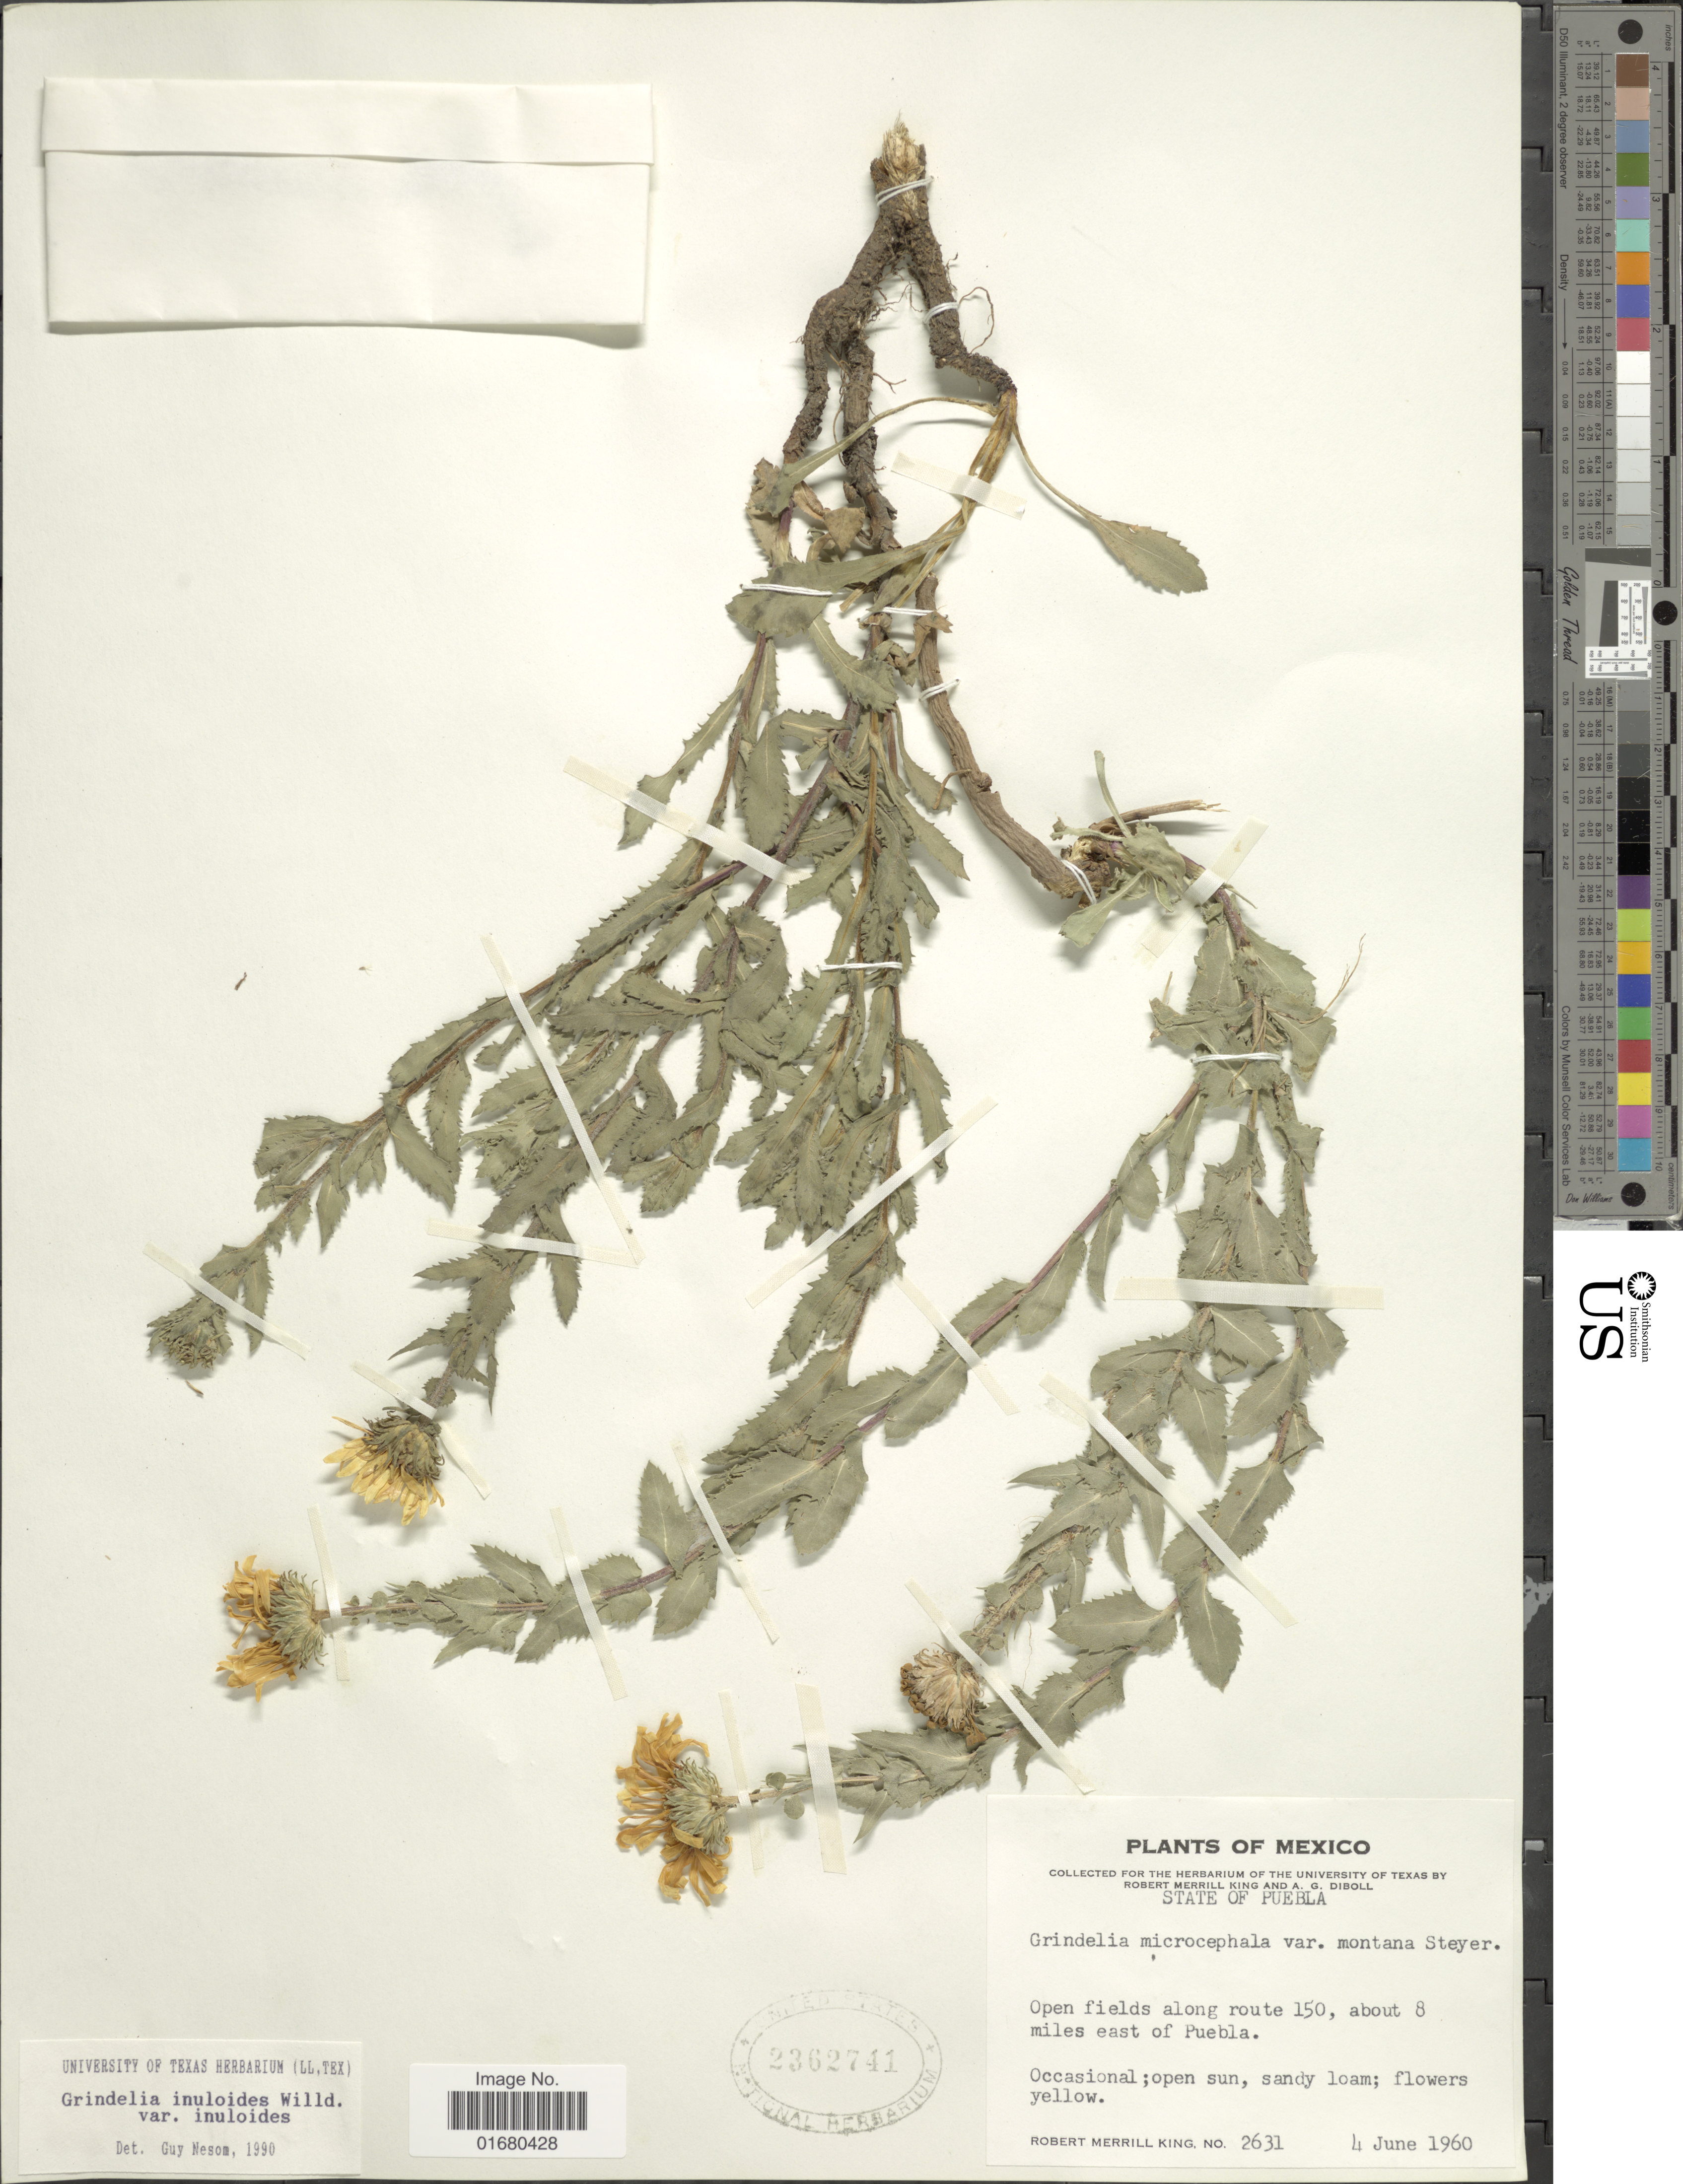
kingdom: Plantae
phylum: Tracheophyta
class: Magnoliopsida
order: Asterales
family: Asteraceae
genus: Grindelia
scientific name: Grindelia inuloides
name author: Willd.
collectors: R. M. King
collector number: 2631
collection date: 1960-06-04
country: Mexico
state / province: Puebla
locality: Open fields along route 150, about 8 miles east of Puebla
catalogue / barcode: US 2362741